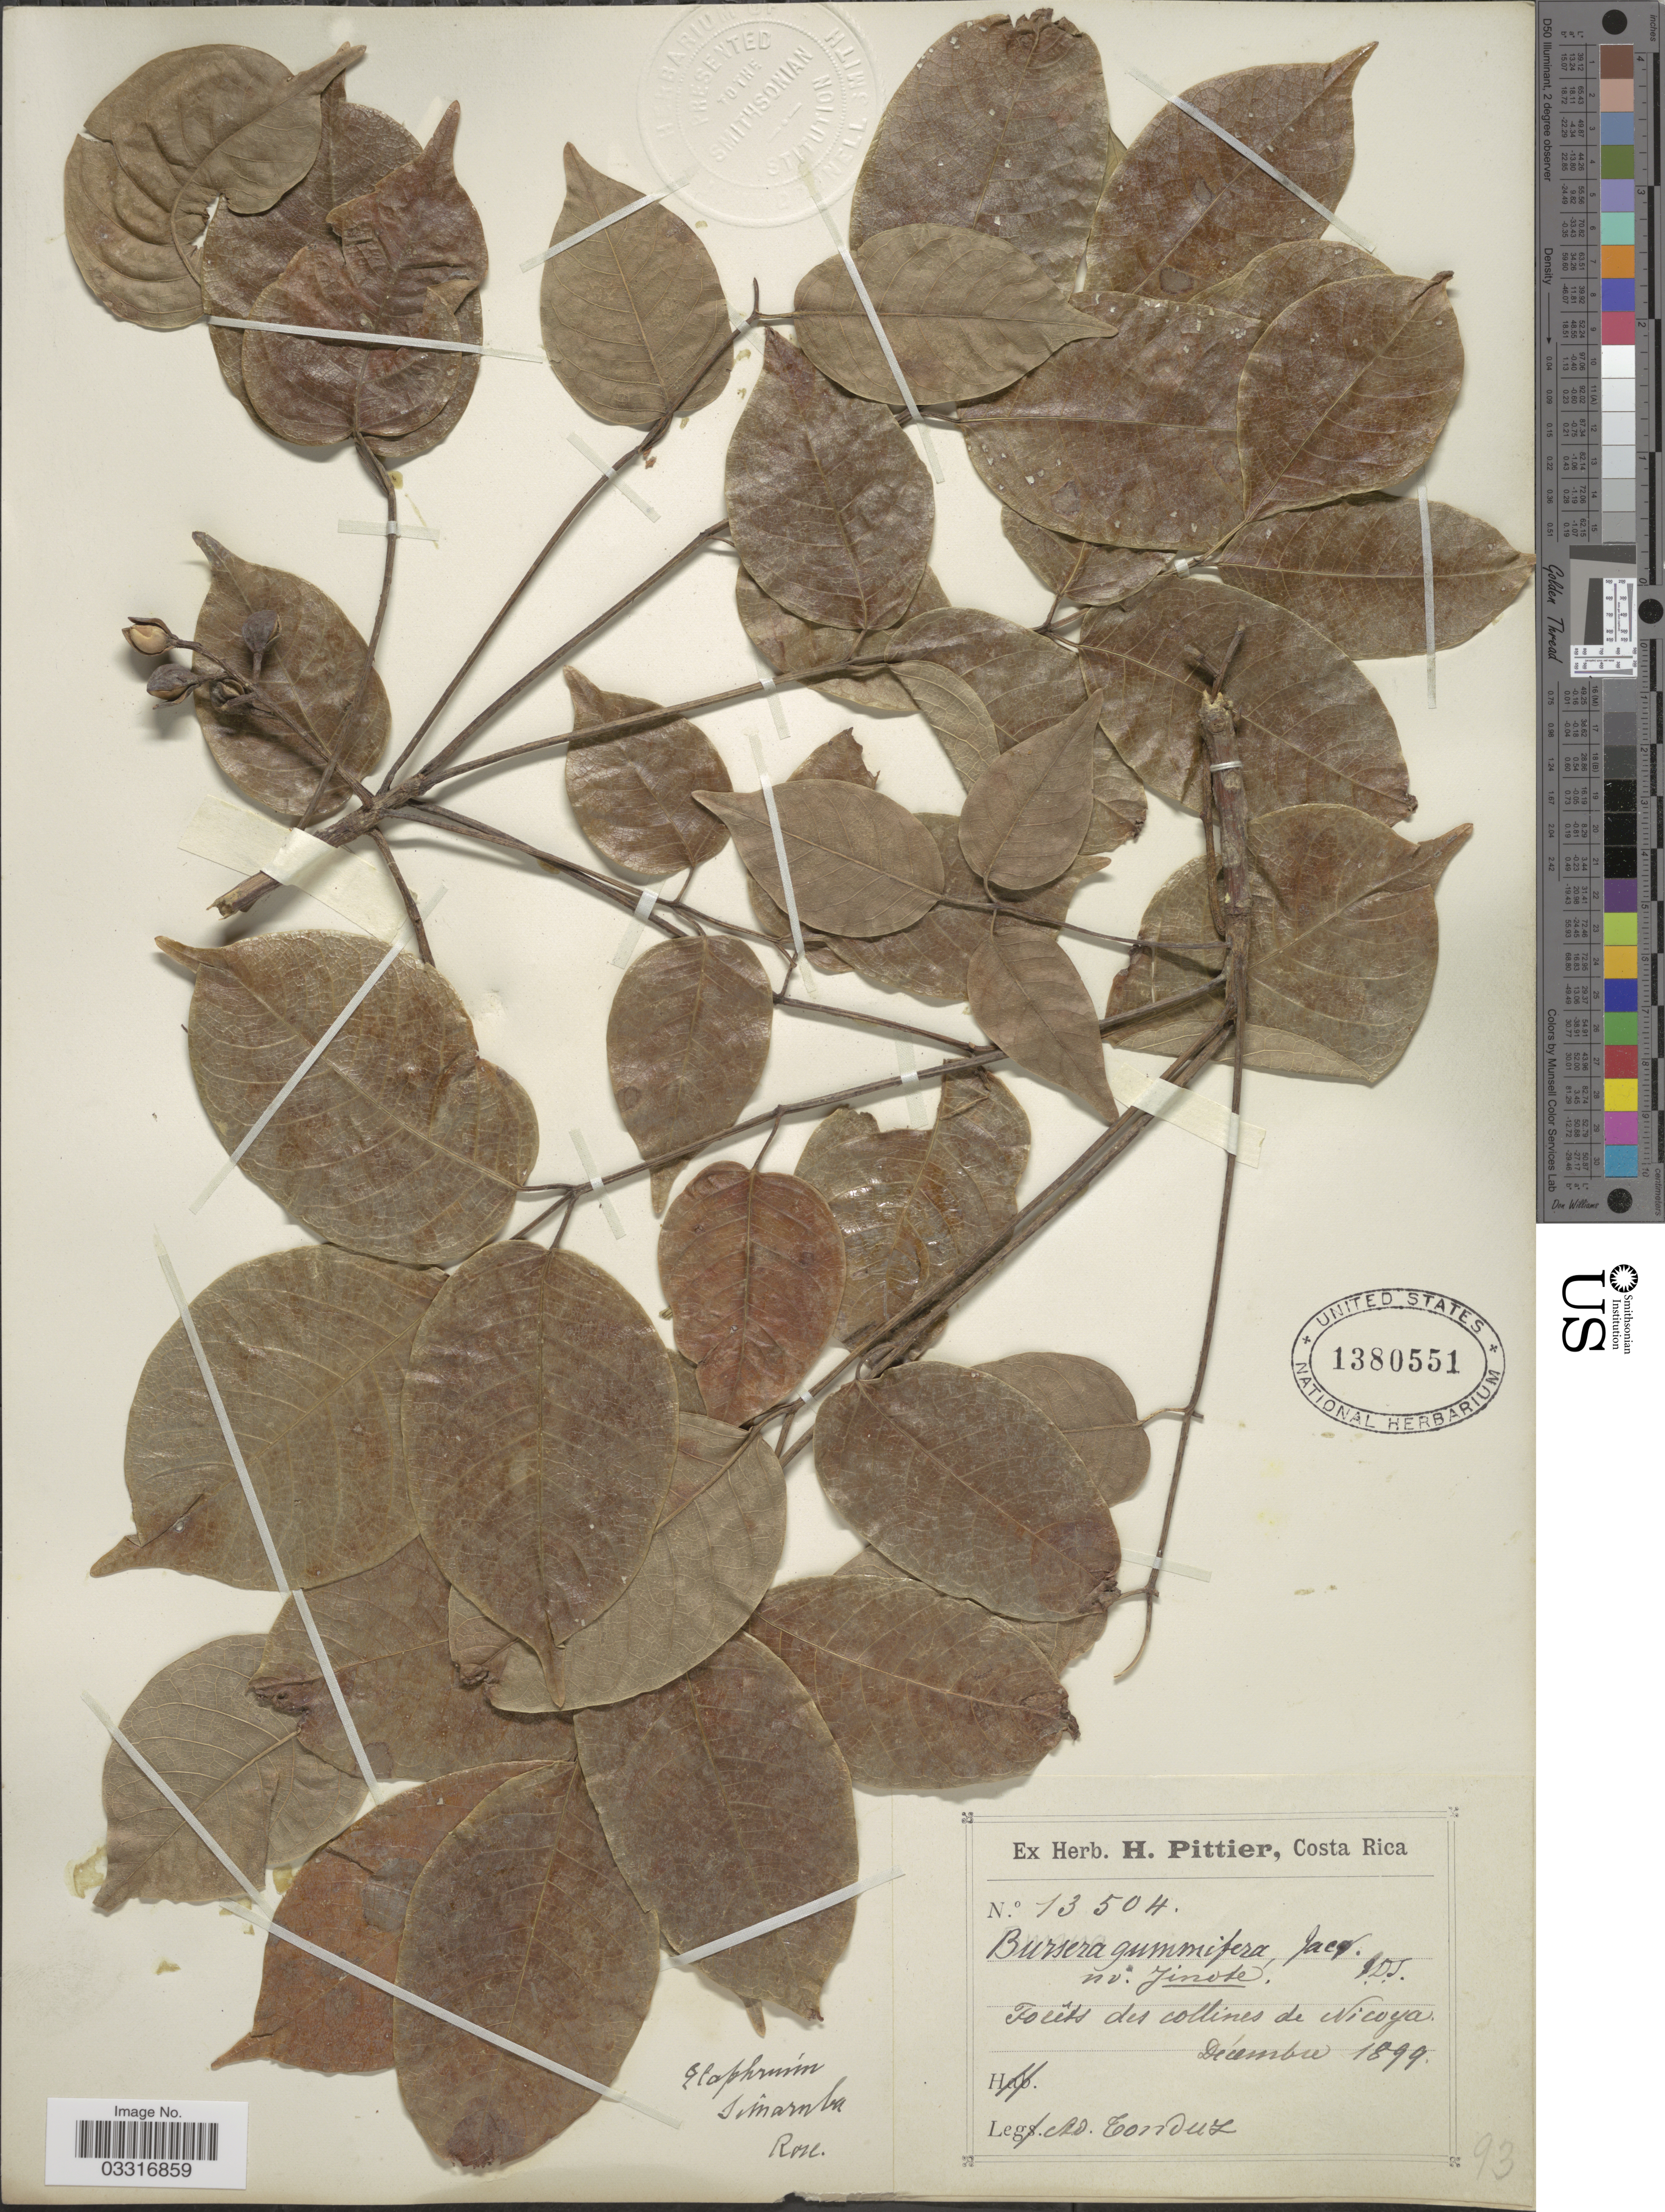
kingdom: Plantae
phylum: Tracheophyta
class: Magnoliopsida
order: Sapindales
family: Burseraceae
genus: Bursera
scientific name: Bursera simaruba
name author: (L.) Sarg.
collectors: A. Tonduz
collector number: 13504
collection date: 1899-12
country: Costa Rica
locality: Forêts des collines de Nicoya.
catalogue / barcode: US 1380551